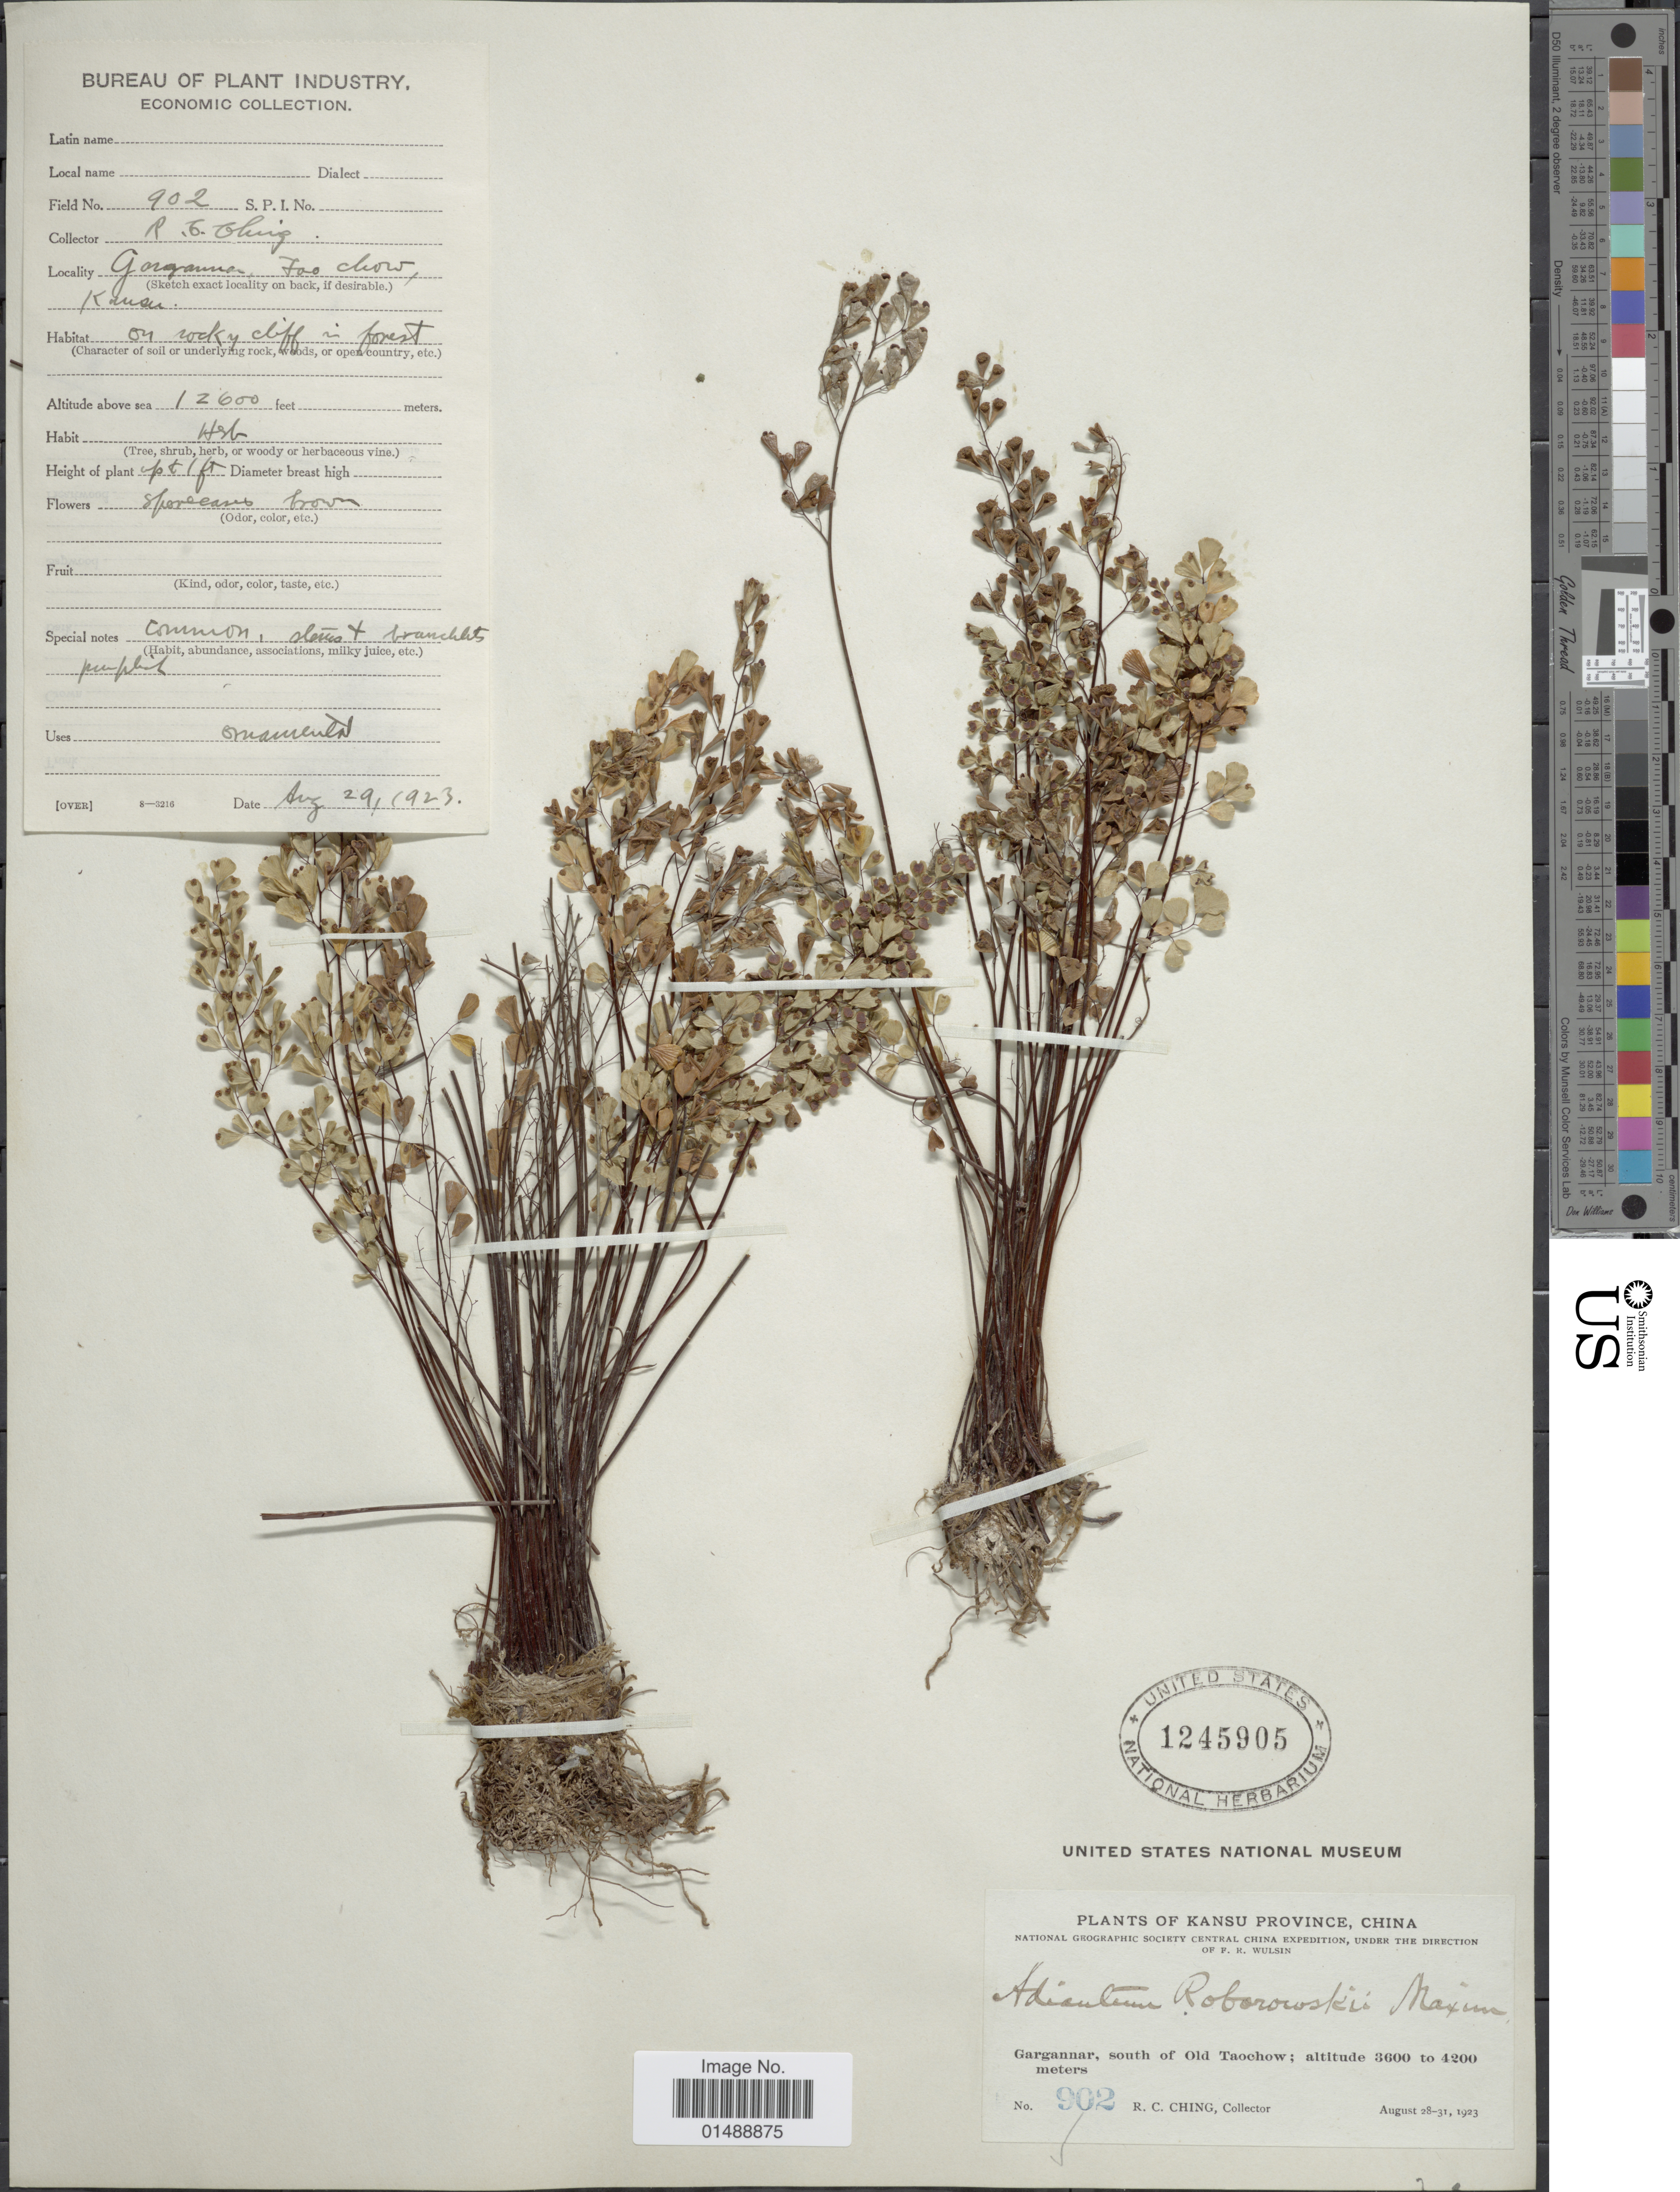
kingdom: Plantae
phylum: Tracheophyta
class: Polypodiopsida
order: Polypodiales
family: Pteridaceae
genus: Adiantum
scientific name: Adiantum roborowskii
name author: Maxim.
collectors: R. C. Ching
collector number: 902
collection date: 1923-08-28/1923-08-31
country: China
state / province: Gansu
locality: Kansu Province, Gargannar, south of Old Taochow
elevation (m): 3840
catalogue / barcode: US 1245905